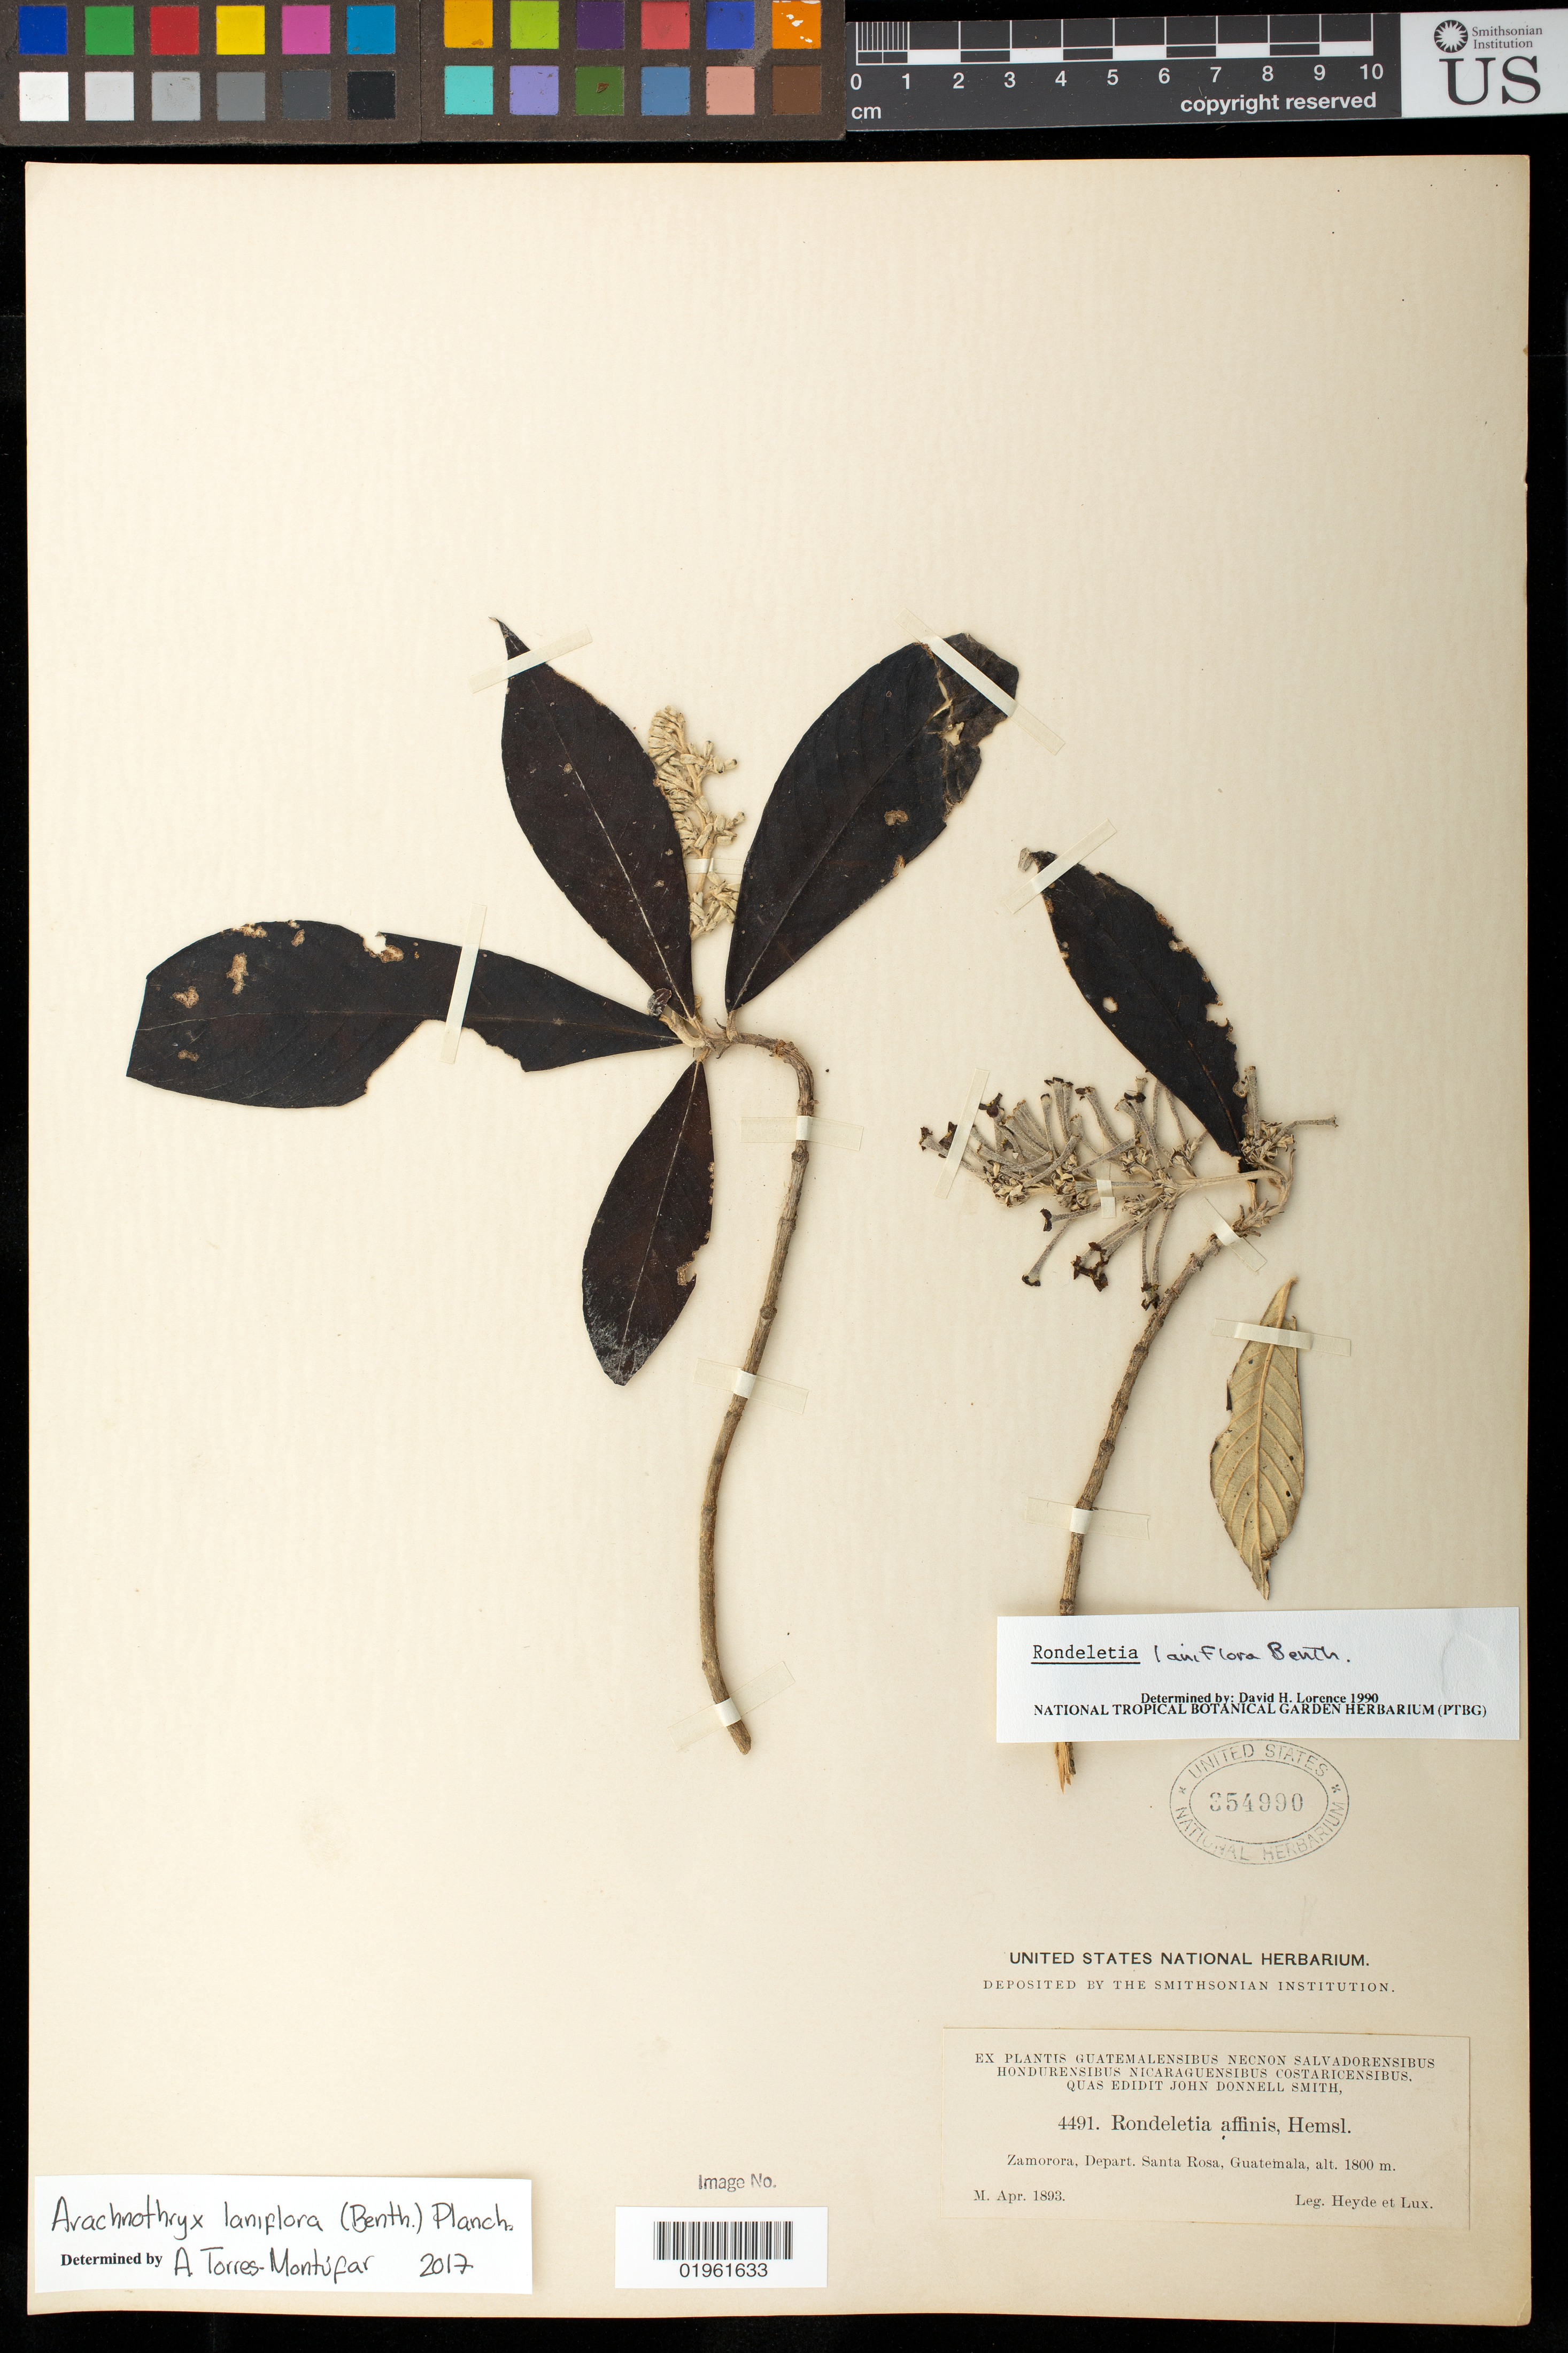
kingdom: Plantae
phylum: Tracheophyta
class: Magnoliopsida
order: Gentianales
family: Rubiaceae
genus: Arachnothryx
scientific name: Arachnothryx laniflora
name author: (Benth.) Planch.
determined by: Montúfar, Alejandro Torres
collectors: Heyde & Lux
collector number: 4491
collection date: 1893-04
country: Guatemala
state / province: Santa Rosa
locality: Zamorora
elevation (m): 1676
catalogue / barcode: US 354990